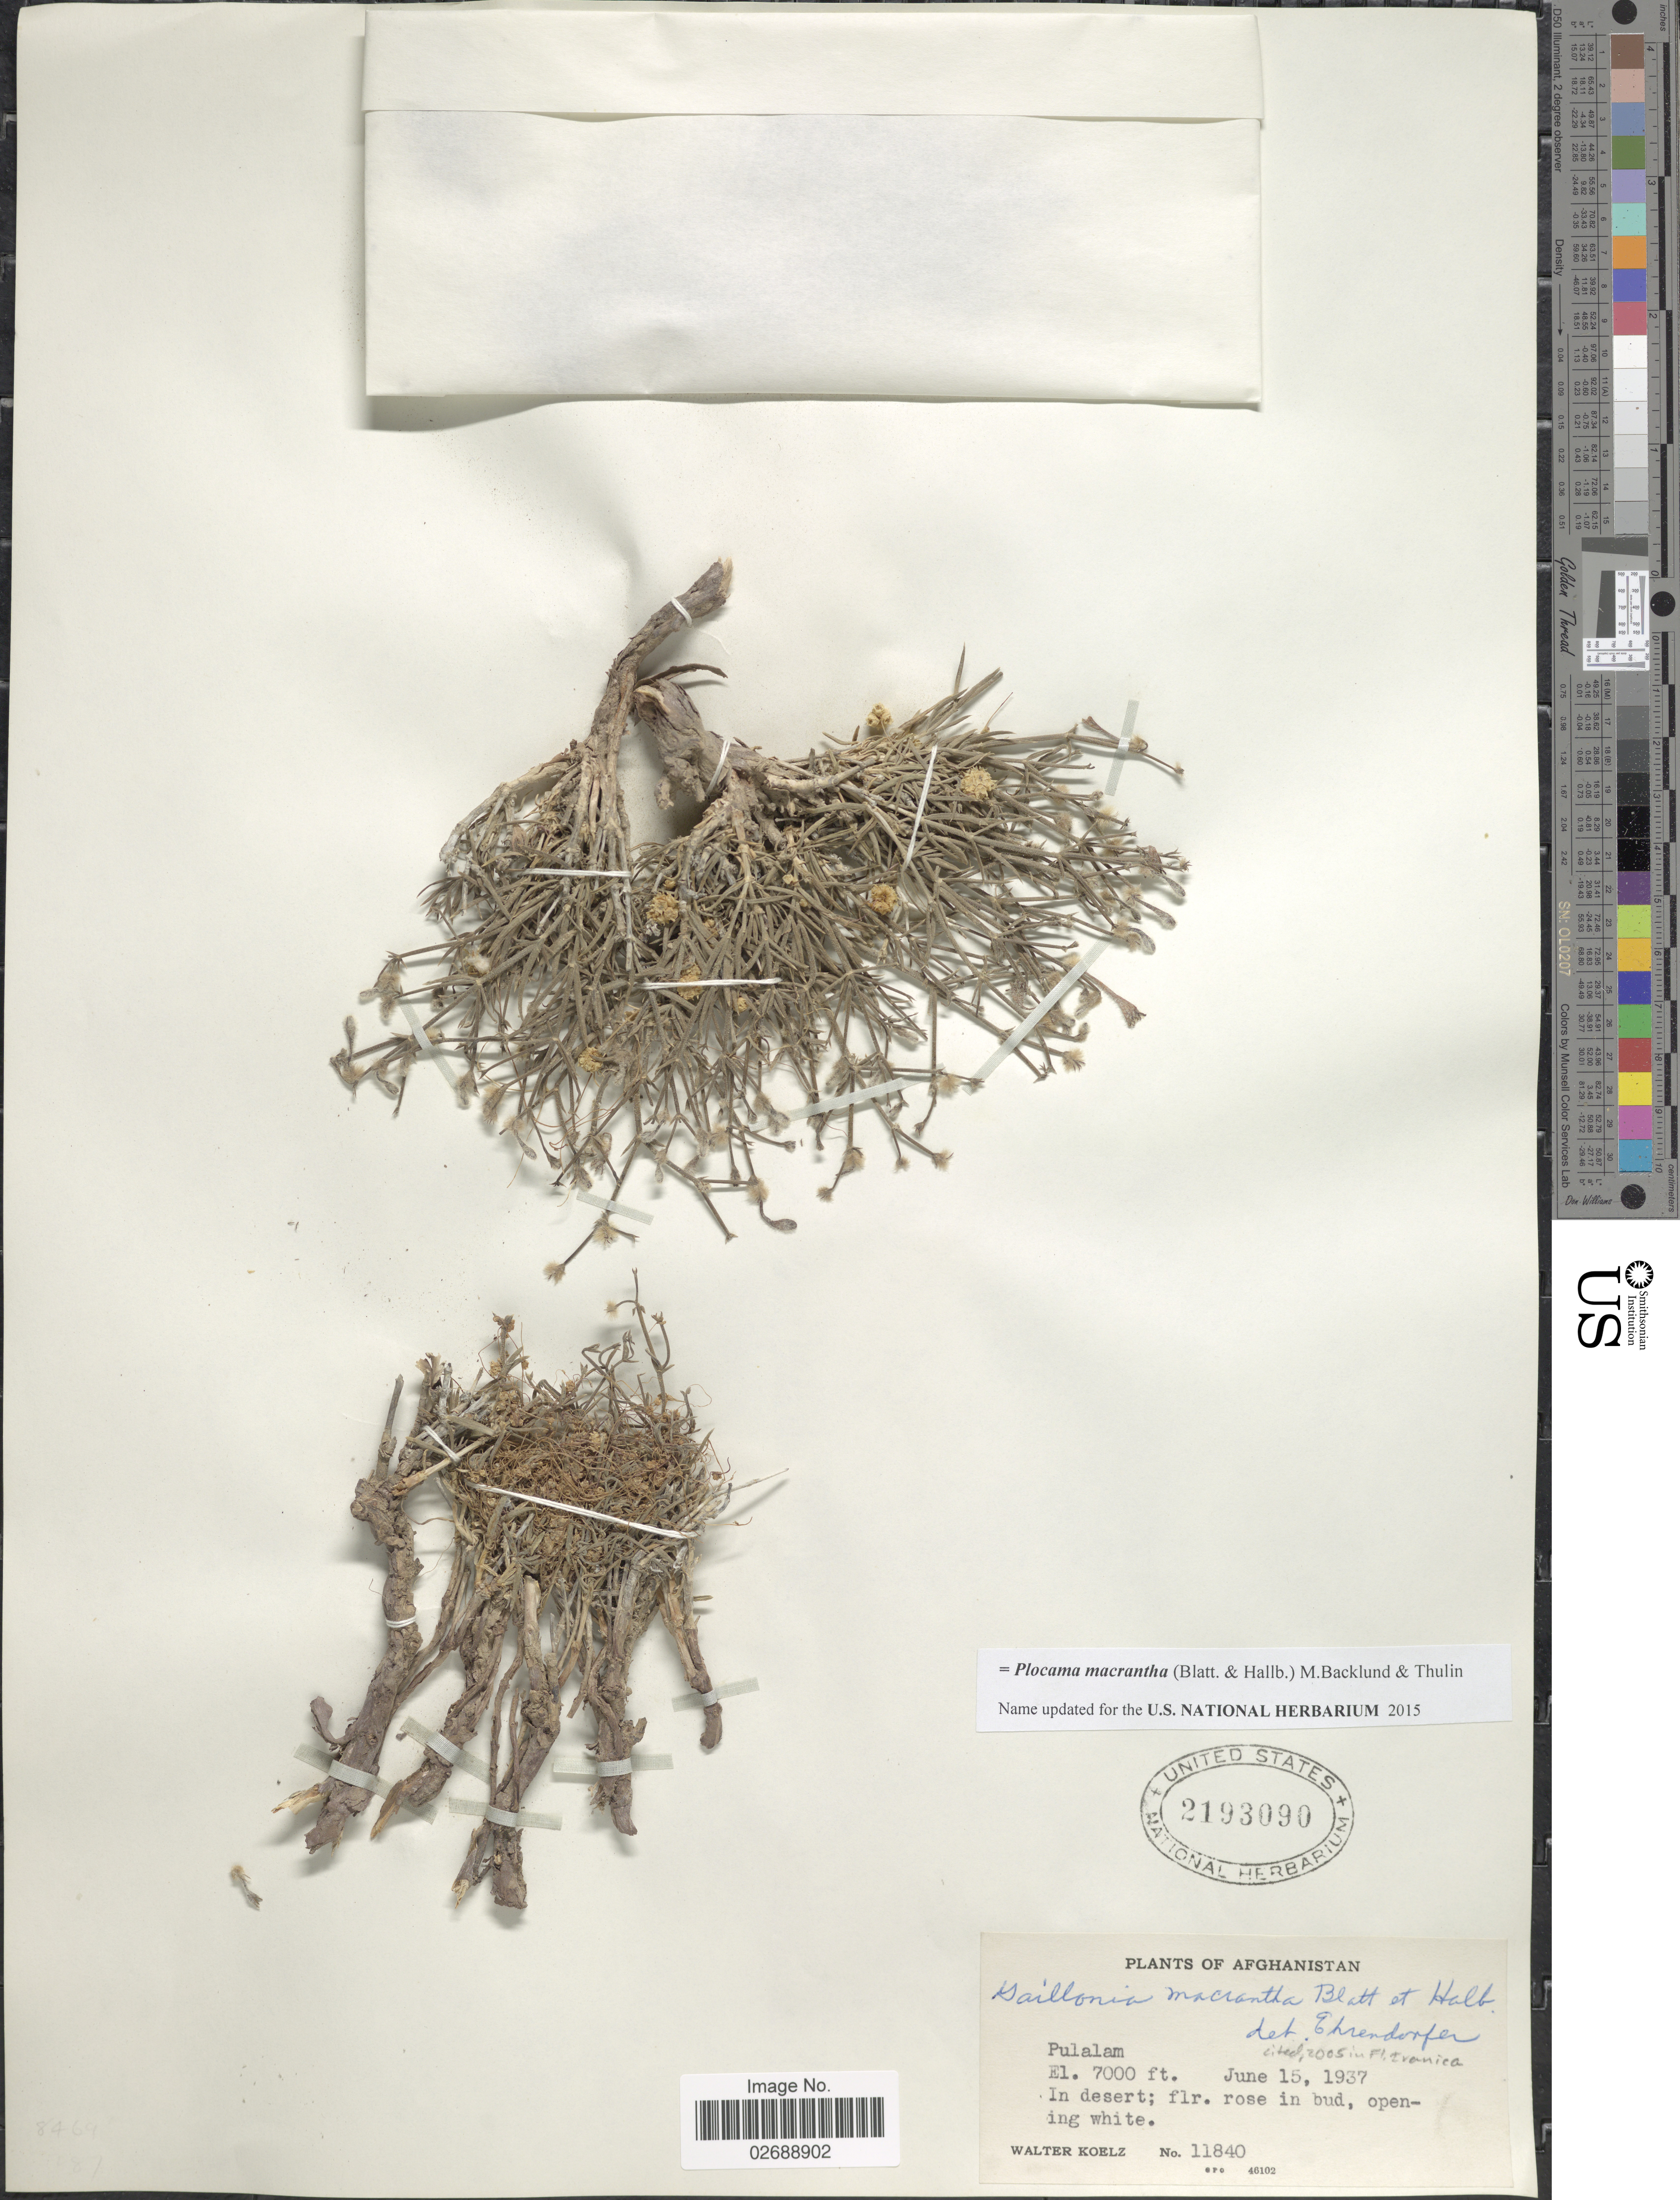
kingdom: Plantae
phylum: Tracheophyta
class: Magnoliopsida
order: Gentianales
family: Rubiaceae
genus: Plocama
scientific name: Plocama macrantha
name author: (Blatt. & Hallb.) M.Backlund & Thulin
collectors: W. N. Koelz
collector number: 11840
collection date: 1937-06-15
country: Afghanistan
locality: Pulalam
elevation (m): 2134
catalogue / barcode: US 2193090